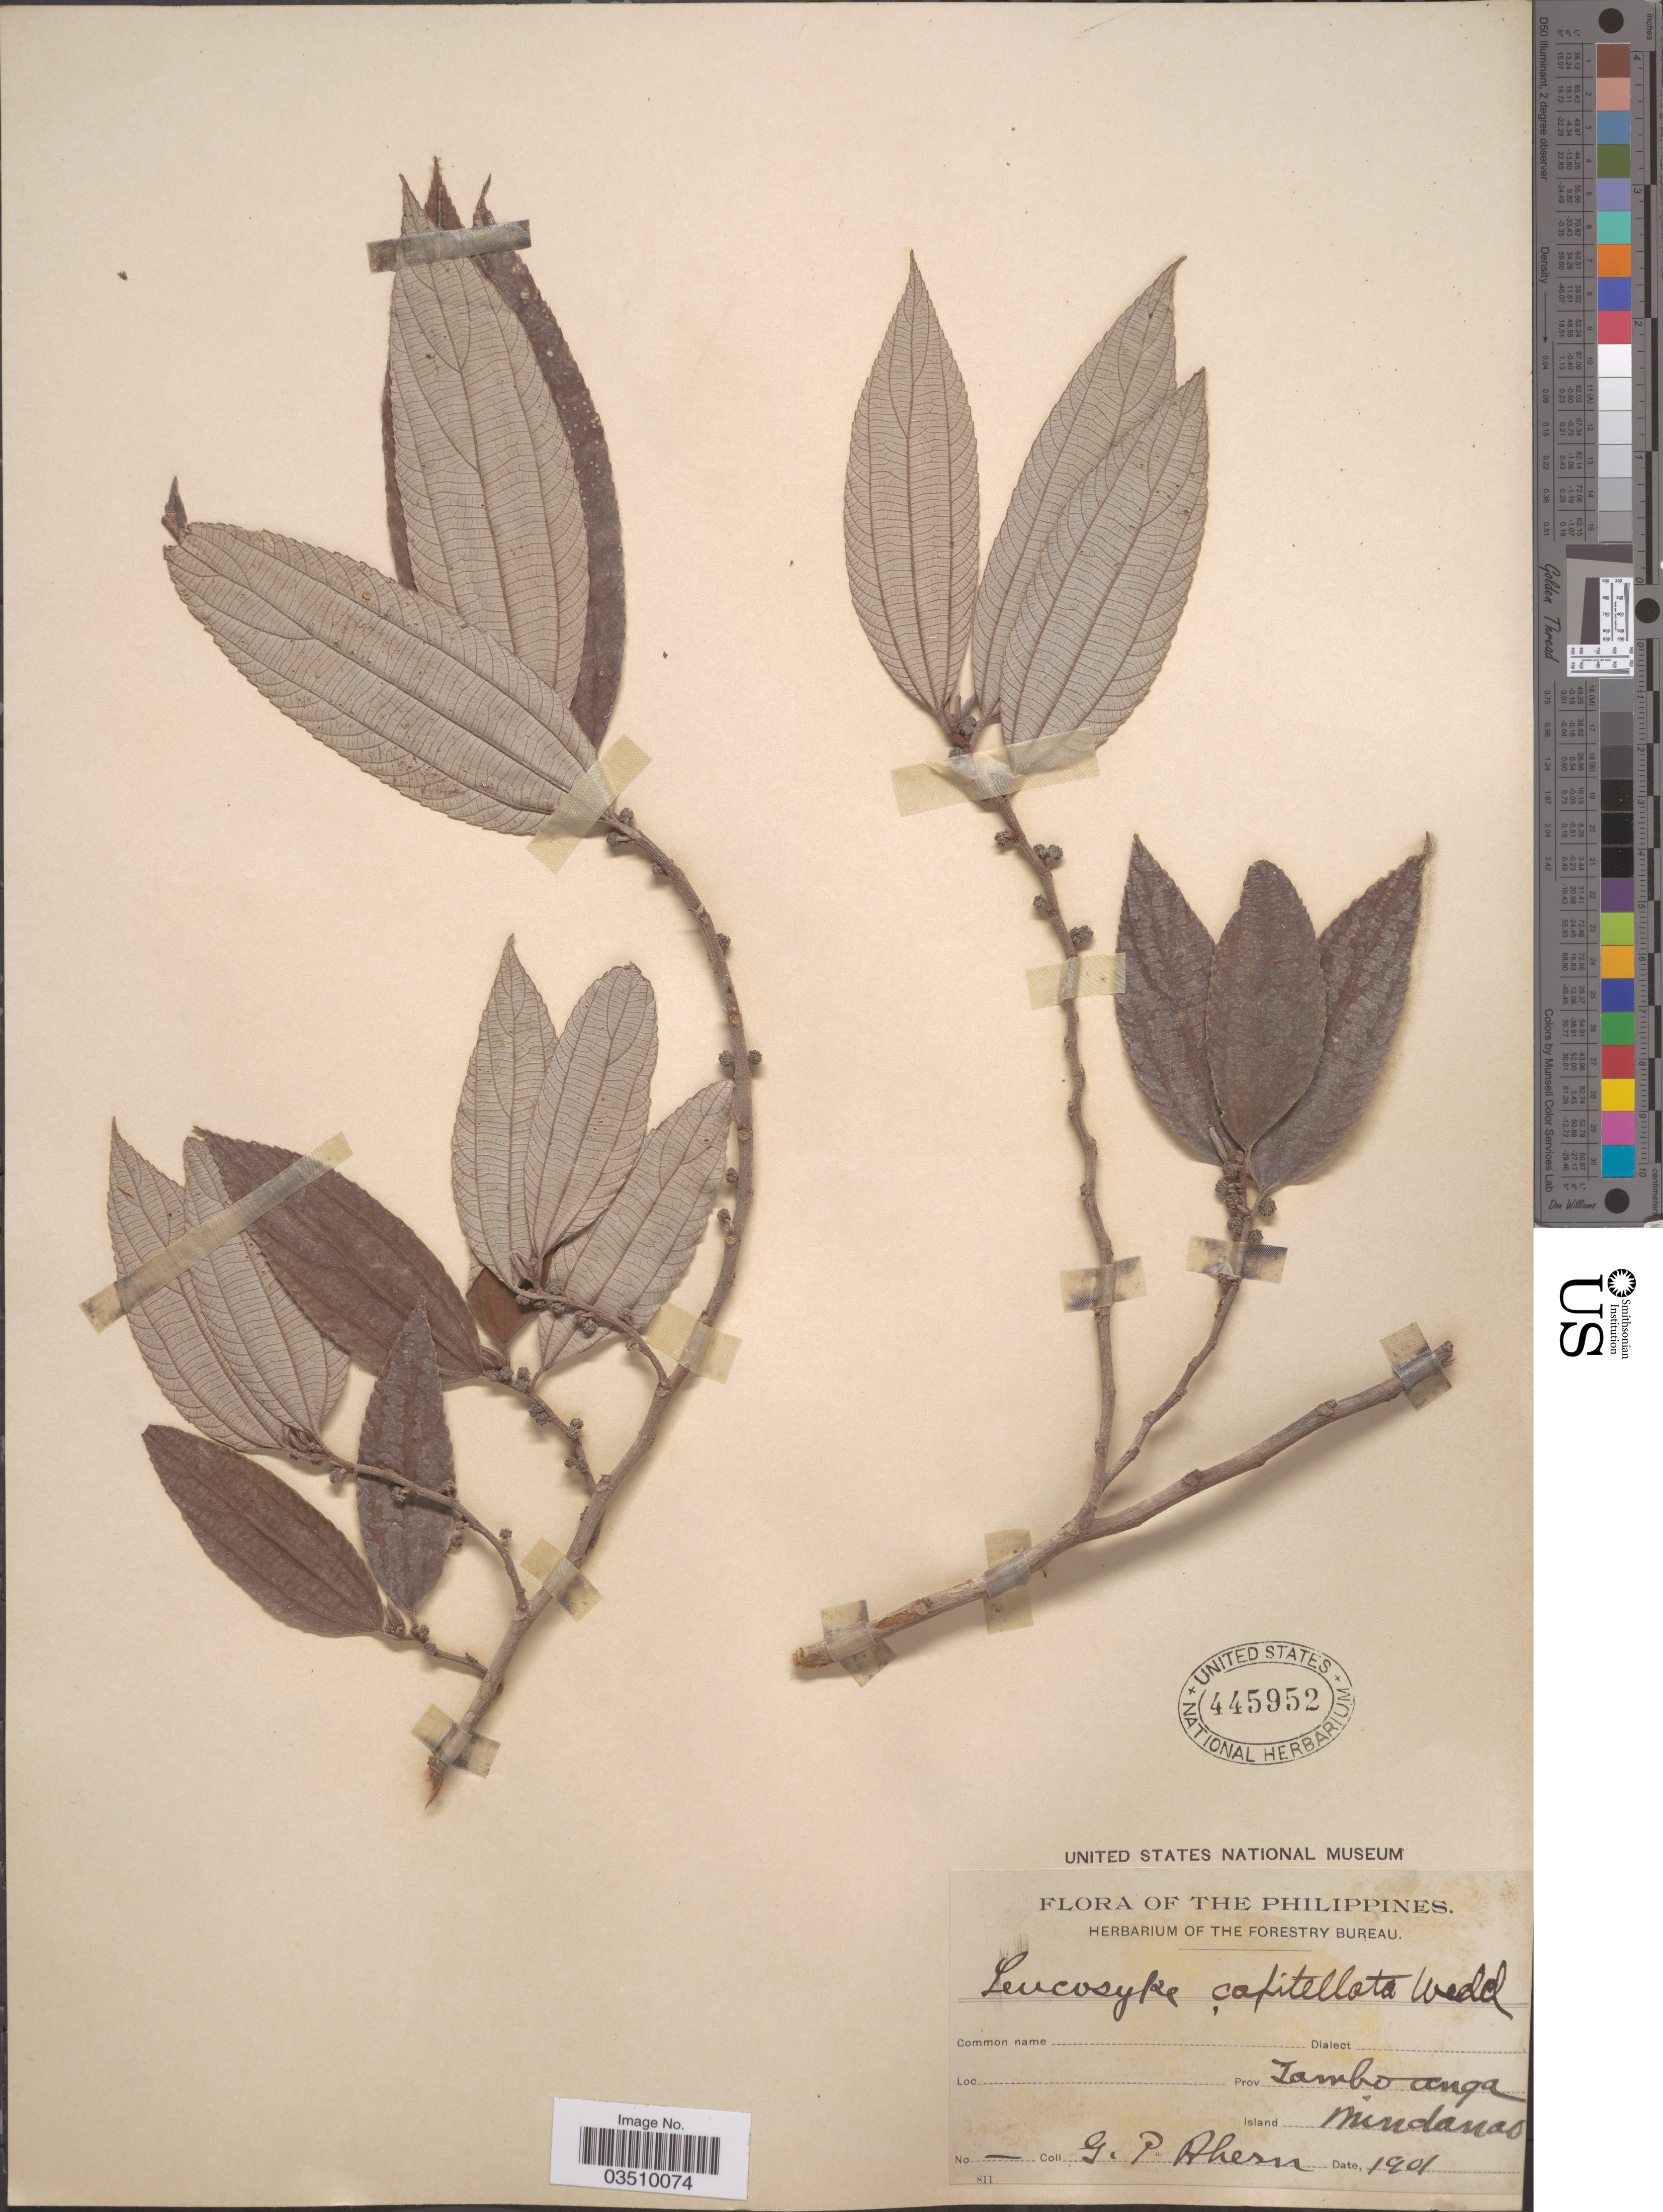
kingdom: Plantae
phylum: Tracheophyta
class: Magnoliopsida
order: Rosales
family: Urticaceae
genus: Leucosyke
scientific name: Leucosyke capitellata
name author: (Poir.) Wedd.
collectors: G. Ahern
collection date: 1901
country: Philippines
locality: Prov. Zamboanga. Island Mindanao.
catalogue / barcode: US 445952